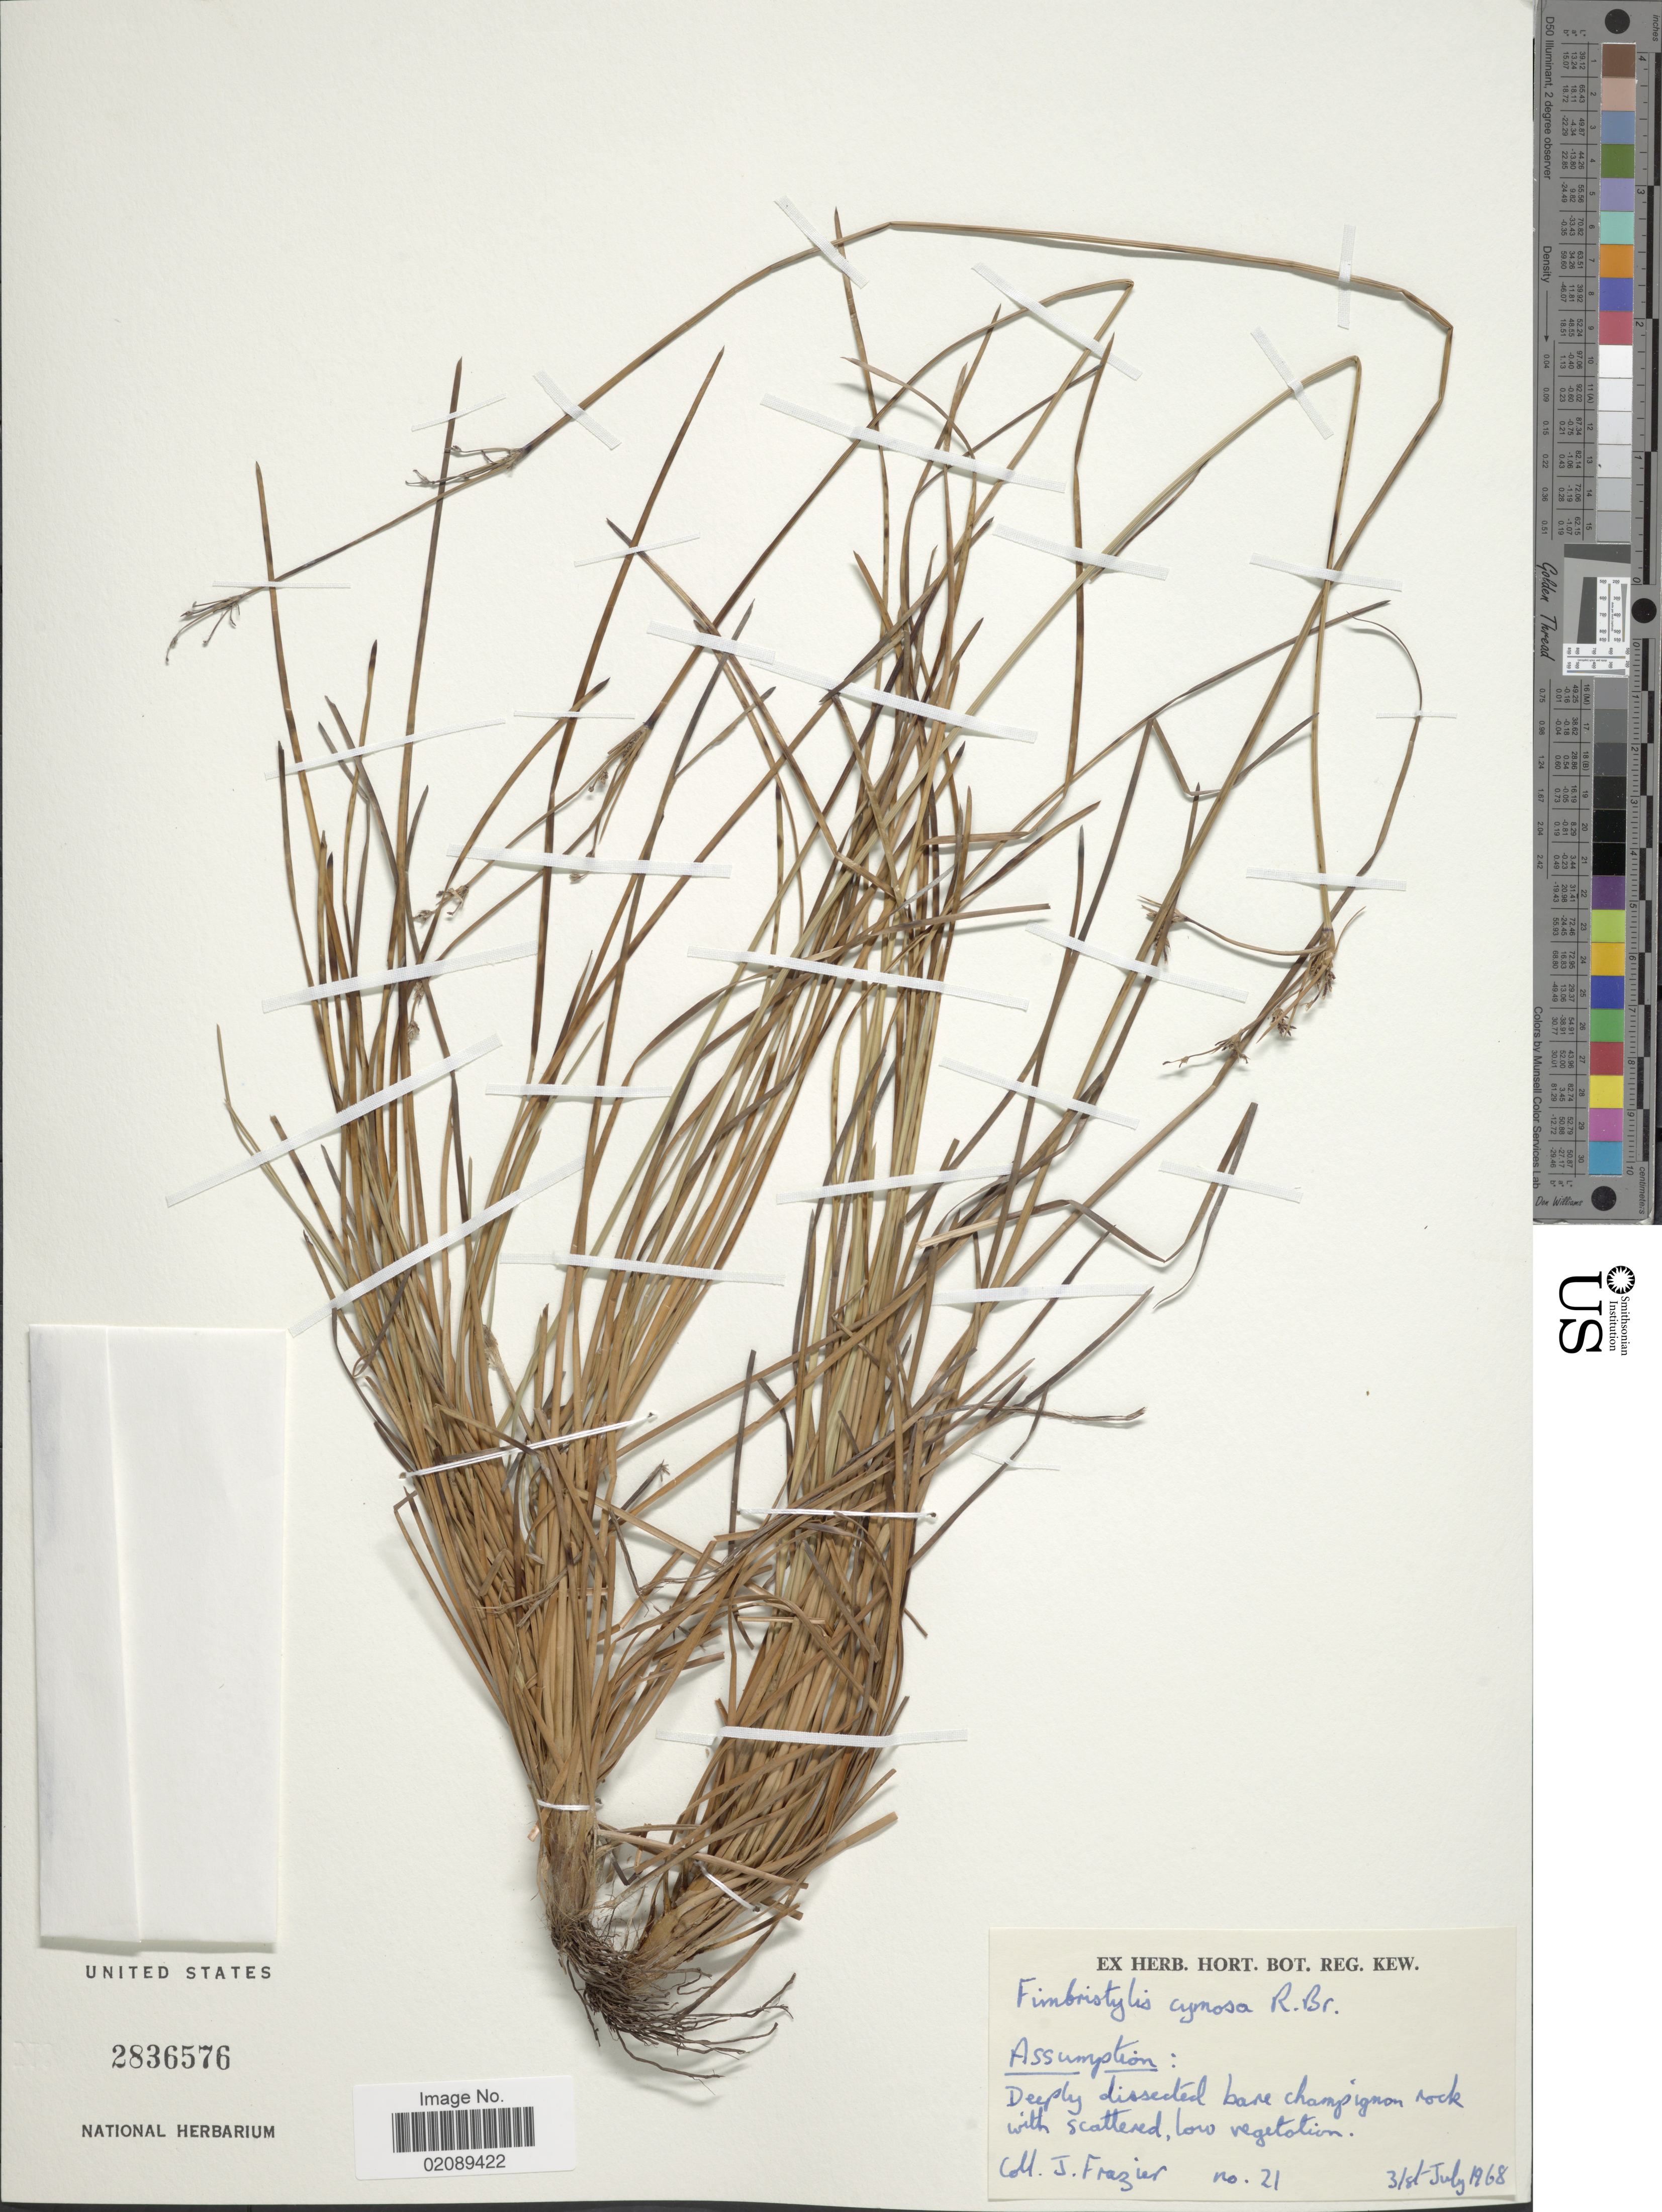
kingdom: Plantae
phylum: Tracheophyta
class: Liliopsida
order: Poales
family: Cyperaceae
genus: Fimbristylis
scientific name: Fimbristylis cymosa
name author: R. Br.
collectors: J. Frazier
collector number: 21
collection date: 1968-07-31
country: Seychelles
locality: Assumpstion: deeply dissected bare champignon rock with scattered, low vegetation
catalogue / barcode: US 2836576